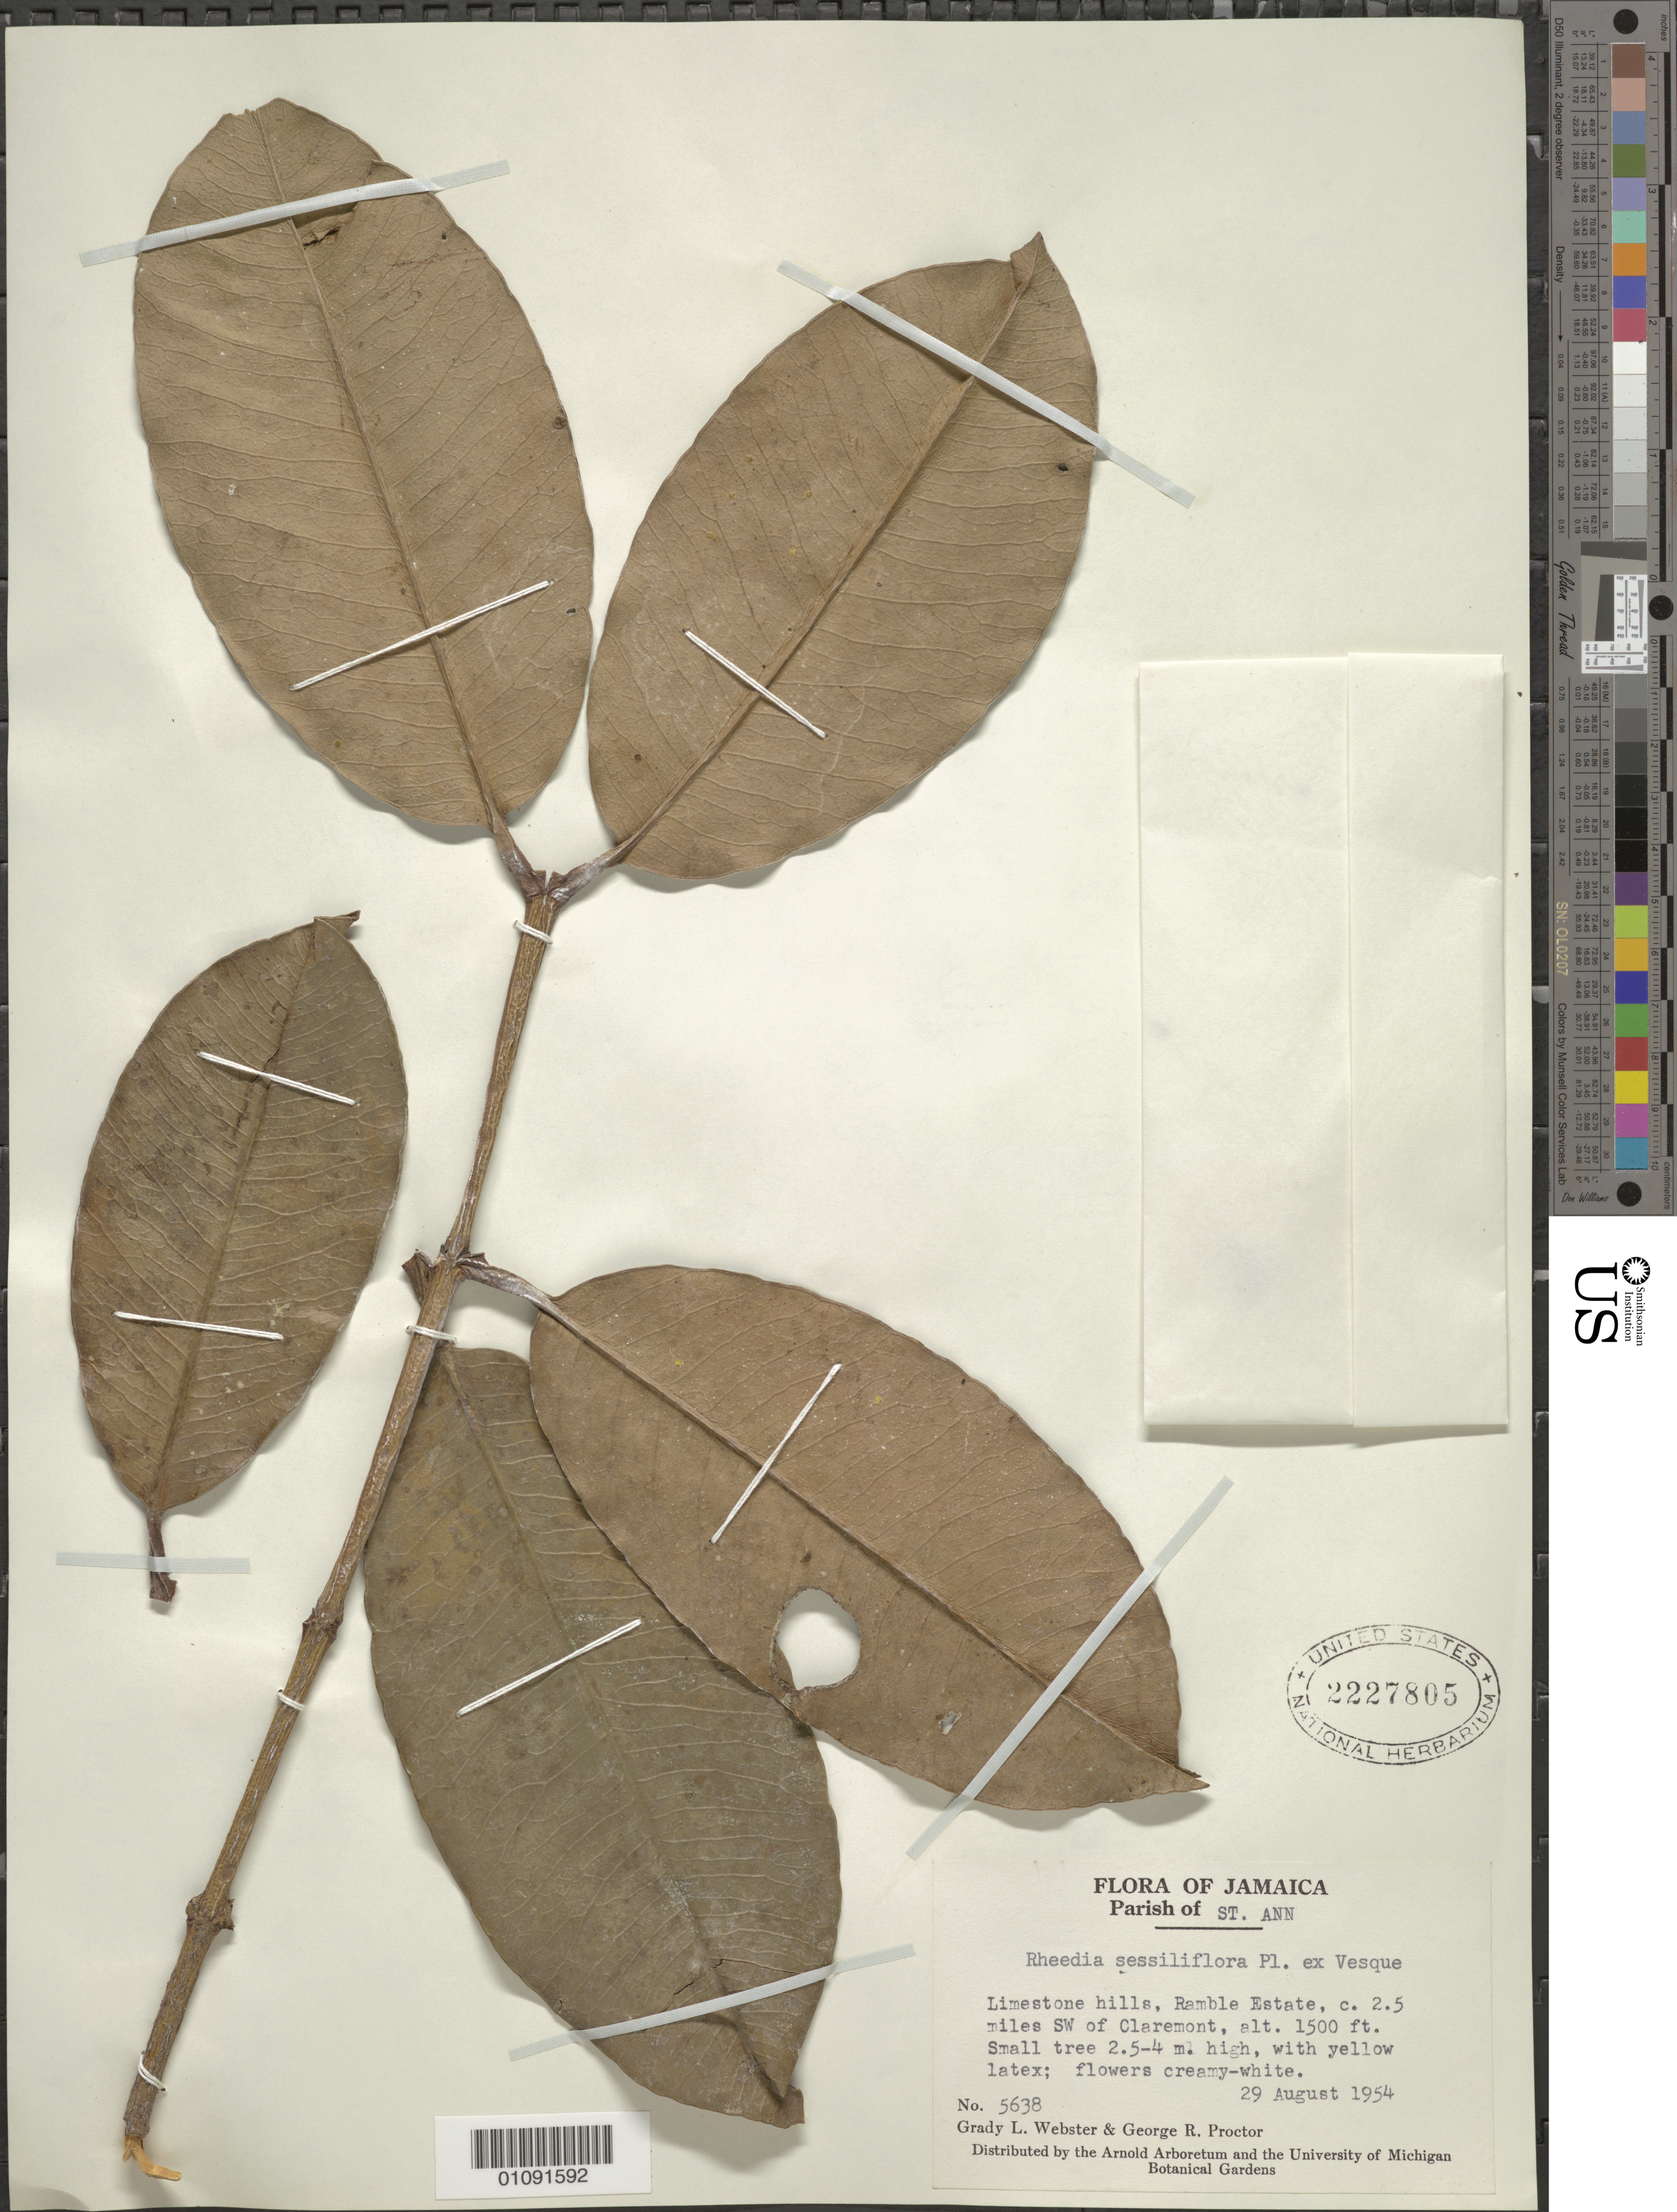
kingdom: Plantae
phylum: Tracheophyta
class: Magnoliopsida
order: Malpighiales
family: Clusiaceae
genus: Garcinia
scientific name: Garcinia humilis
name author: (Vahl) C.D. Adams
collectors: G. L. Webster & G. R. Proctor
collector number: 5638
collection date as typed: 29 Aug 1954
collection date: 1954-08-29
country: Jamaica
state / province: Saint Ann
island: Jamaica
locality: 2.5 miles SW of Claremont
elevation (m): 457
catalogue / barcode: US 2227805